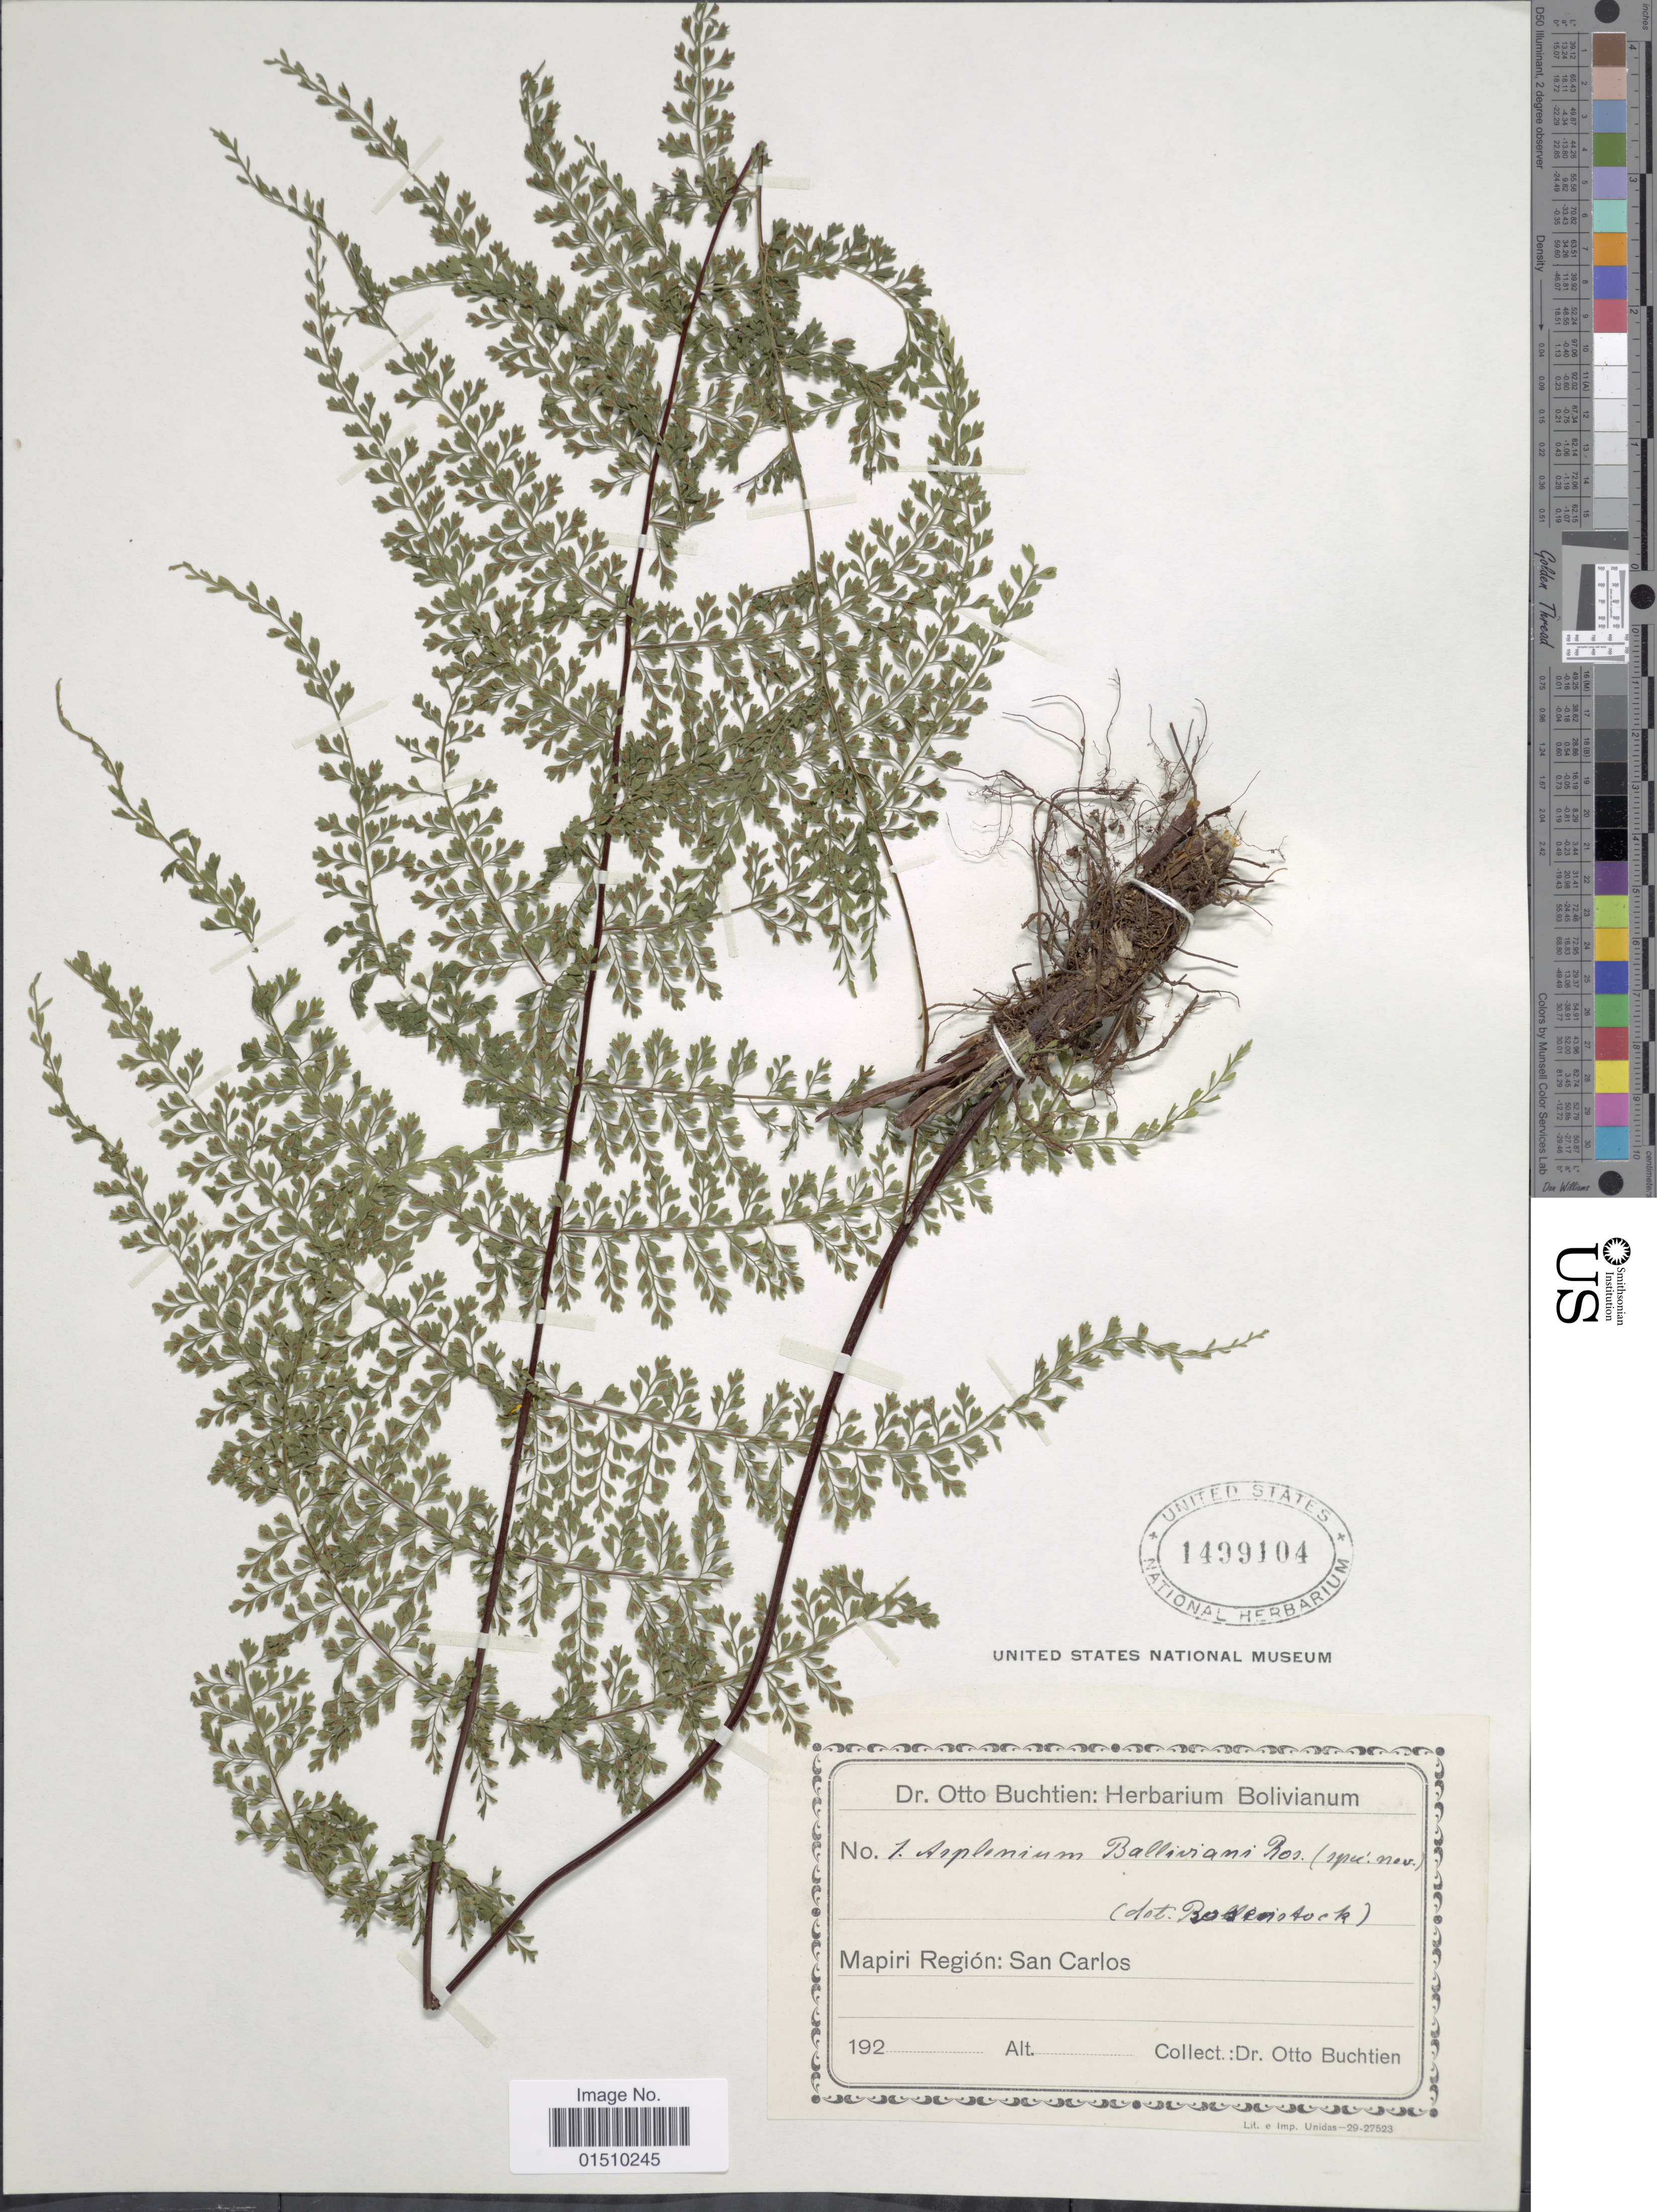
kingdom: Plantae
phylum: Tracheophyta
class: Polypodiopsida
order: Polypodiales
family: Aspleniaceae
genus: Asplenium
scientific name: Asplenium balliviani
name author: Rosenst.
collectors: O. Buchtien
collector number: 1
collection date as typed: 192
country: Bolivia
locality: Bolivianum, Mapiri Region: San Carlos.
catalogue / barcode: US 1499104